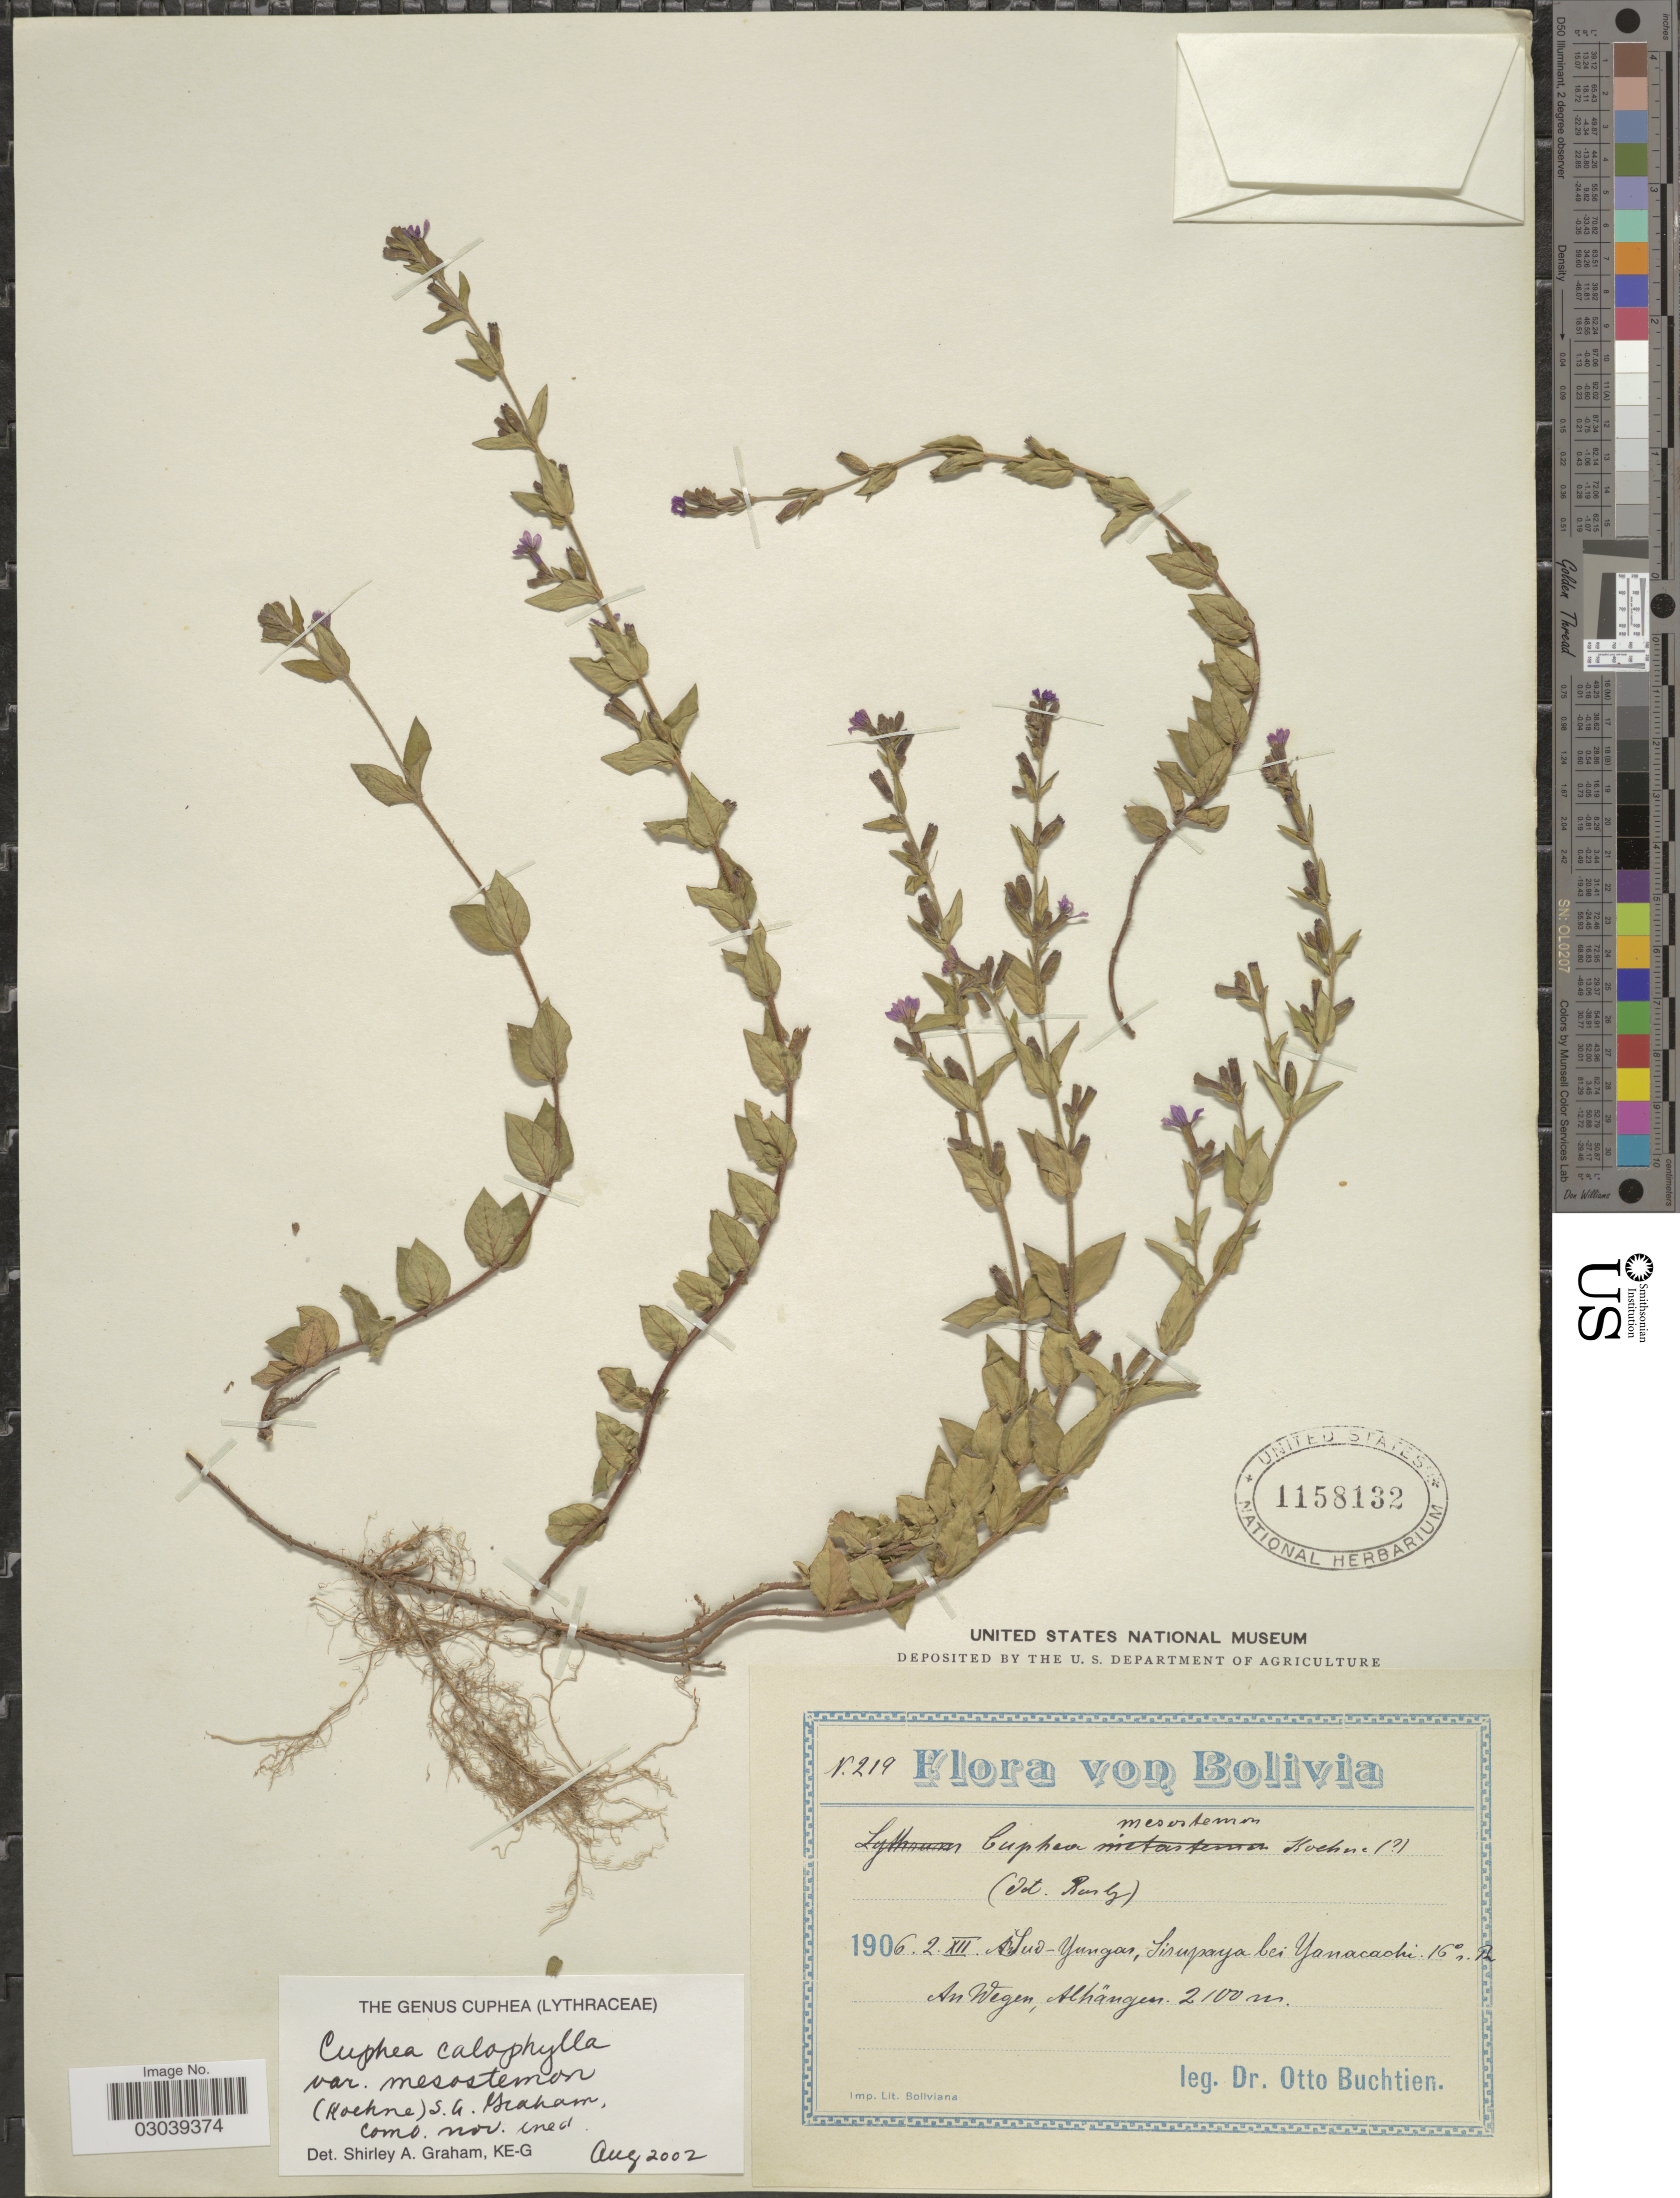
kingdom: Plantae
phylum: Tracheophyta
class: Magnoliopsida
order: Myrtales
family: Lythraceae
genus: Cuphea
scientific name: Cuphea calophylla subsp. mesostemon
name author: (Koehne) Lourteig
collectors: O. Buchtien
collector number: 219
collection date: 1906-12-02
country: Bolivia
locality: Sud-Yunga, Sirapaya bei Yanacachi 16° s.Br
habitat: An Wegen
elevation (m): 2100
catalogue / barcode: US 1158132